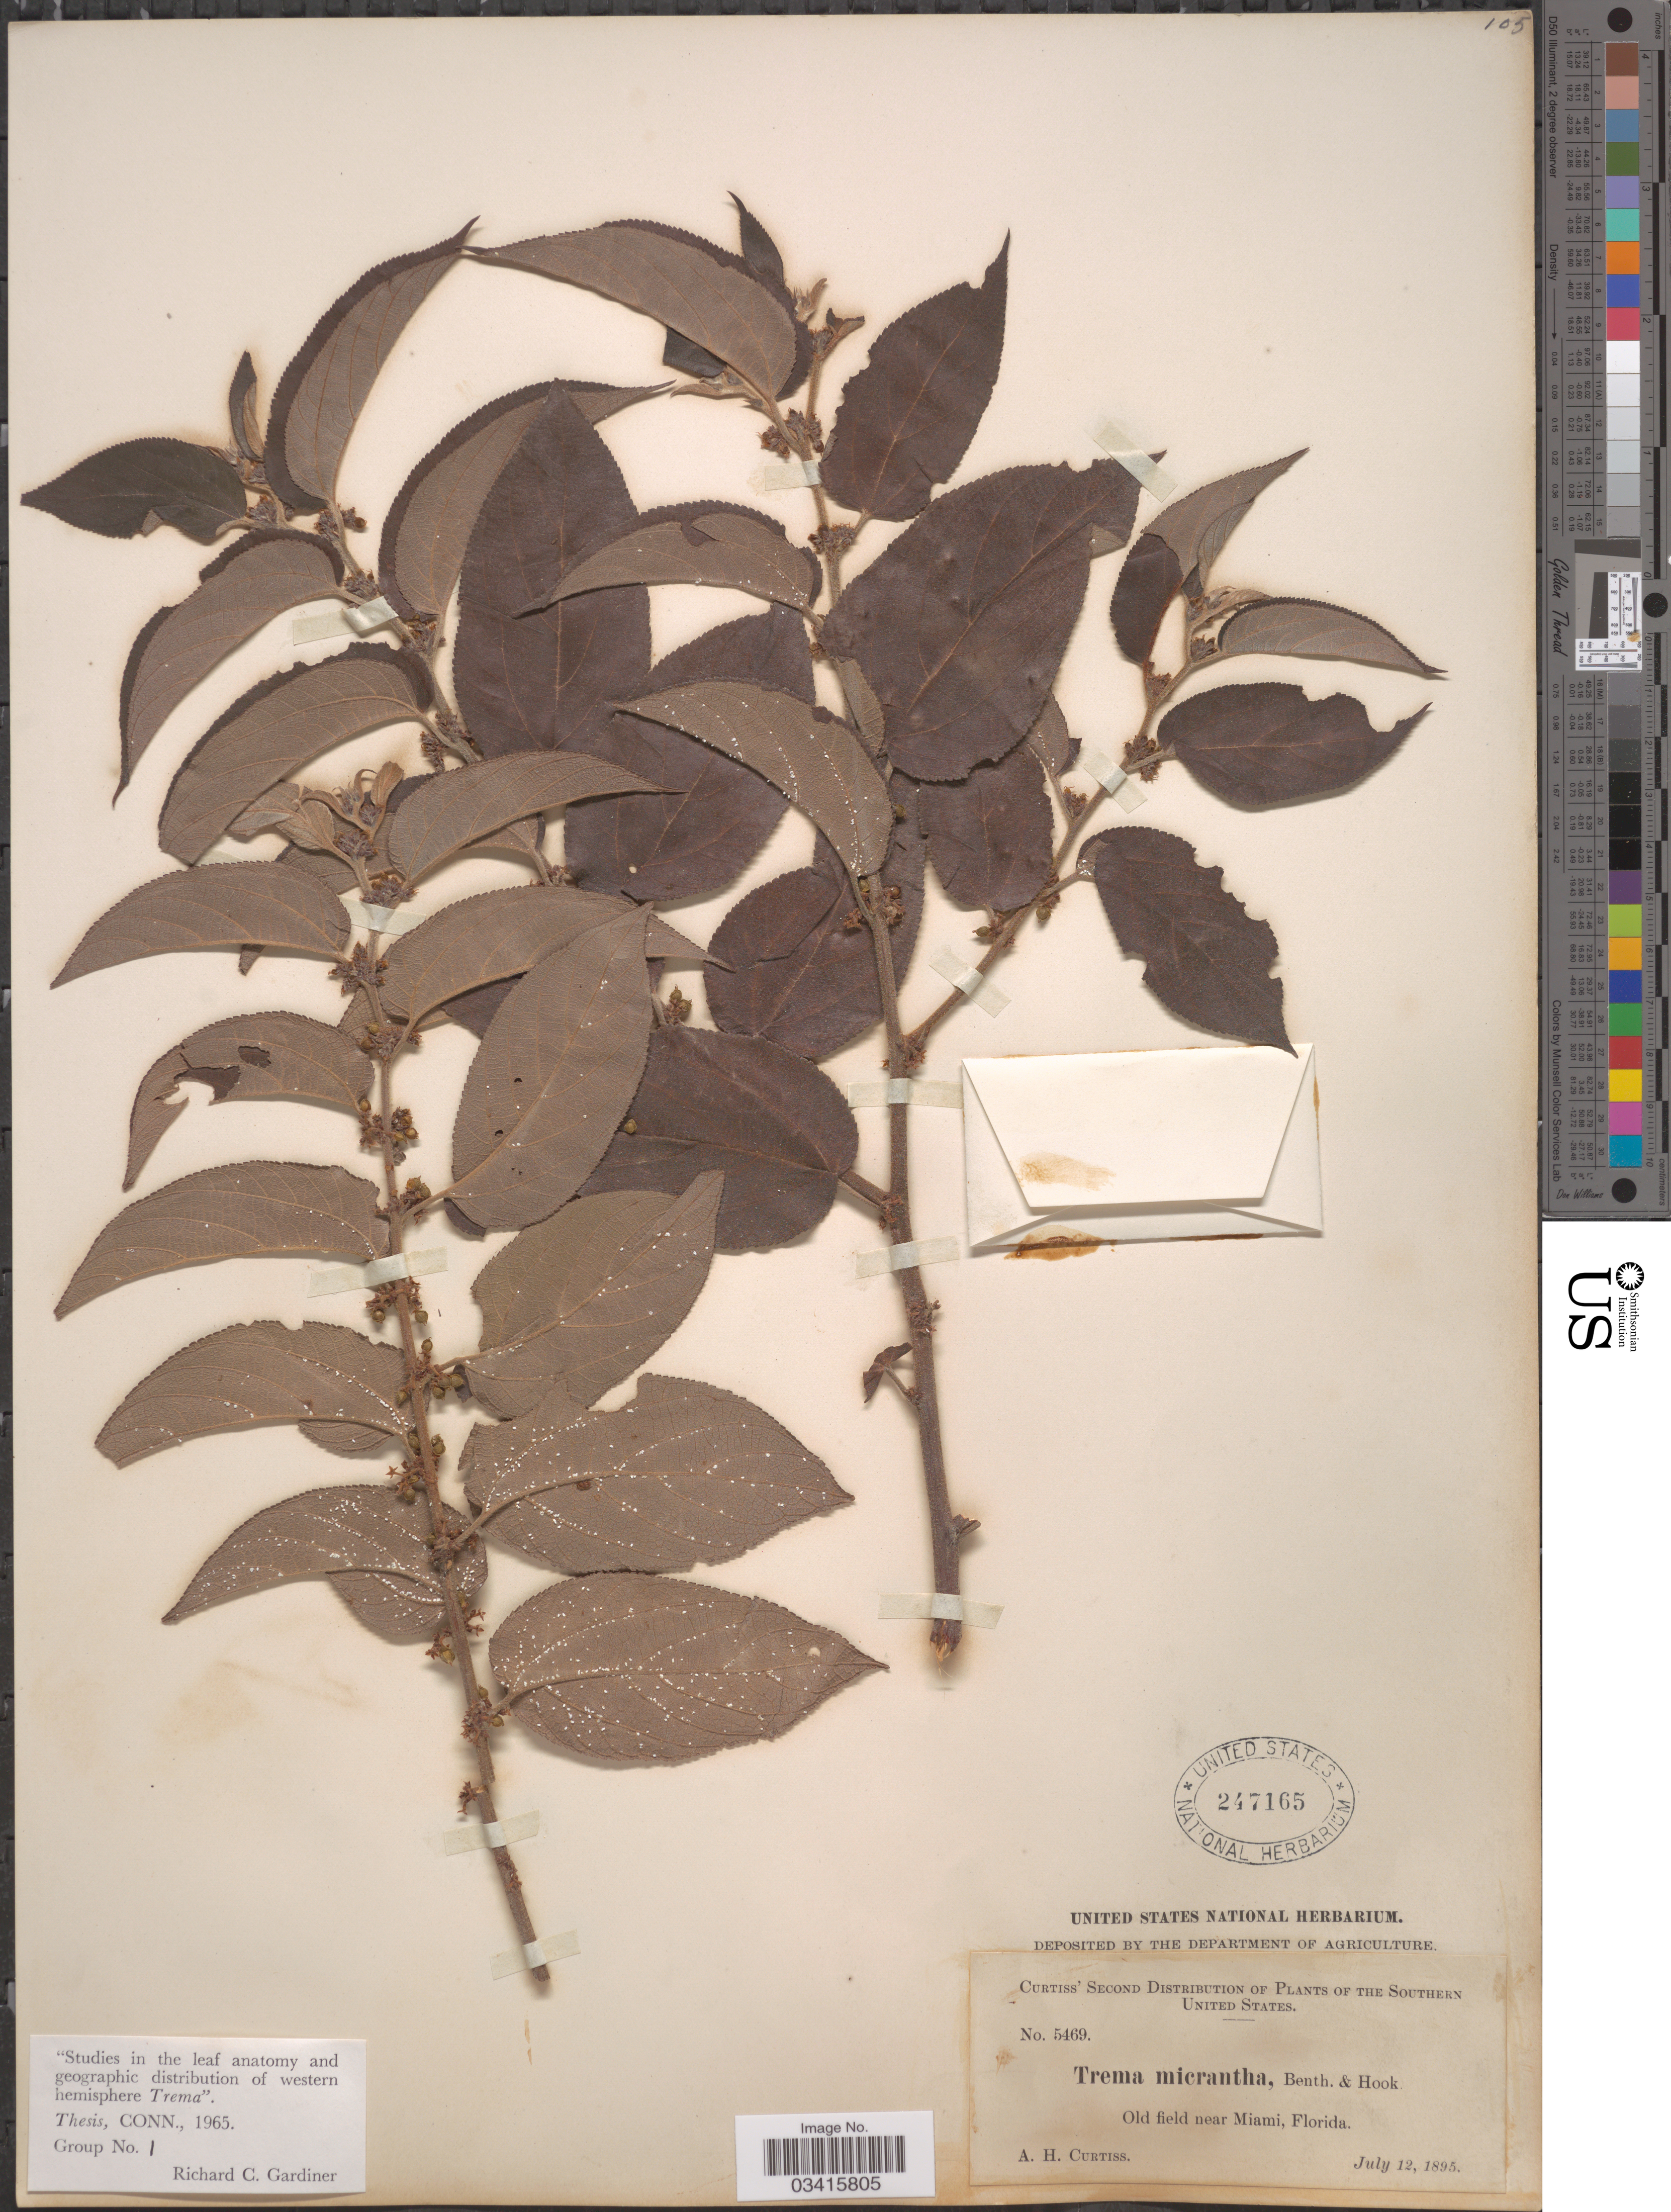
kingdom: Plantae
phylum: Tracheophyta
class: Magnoliopsida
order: Rosales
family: Cannabaceae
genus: Trema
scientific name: Trema floridanum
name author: Britton ex Small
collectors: A. H. Curtiss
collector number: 5469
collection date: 1895-07-12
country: United States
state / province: Florida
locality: Southern United States. Old field near Miami.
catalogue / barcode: US 247165